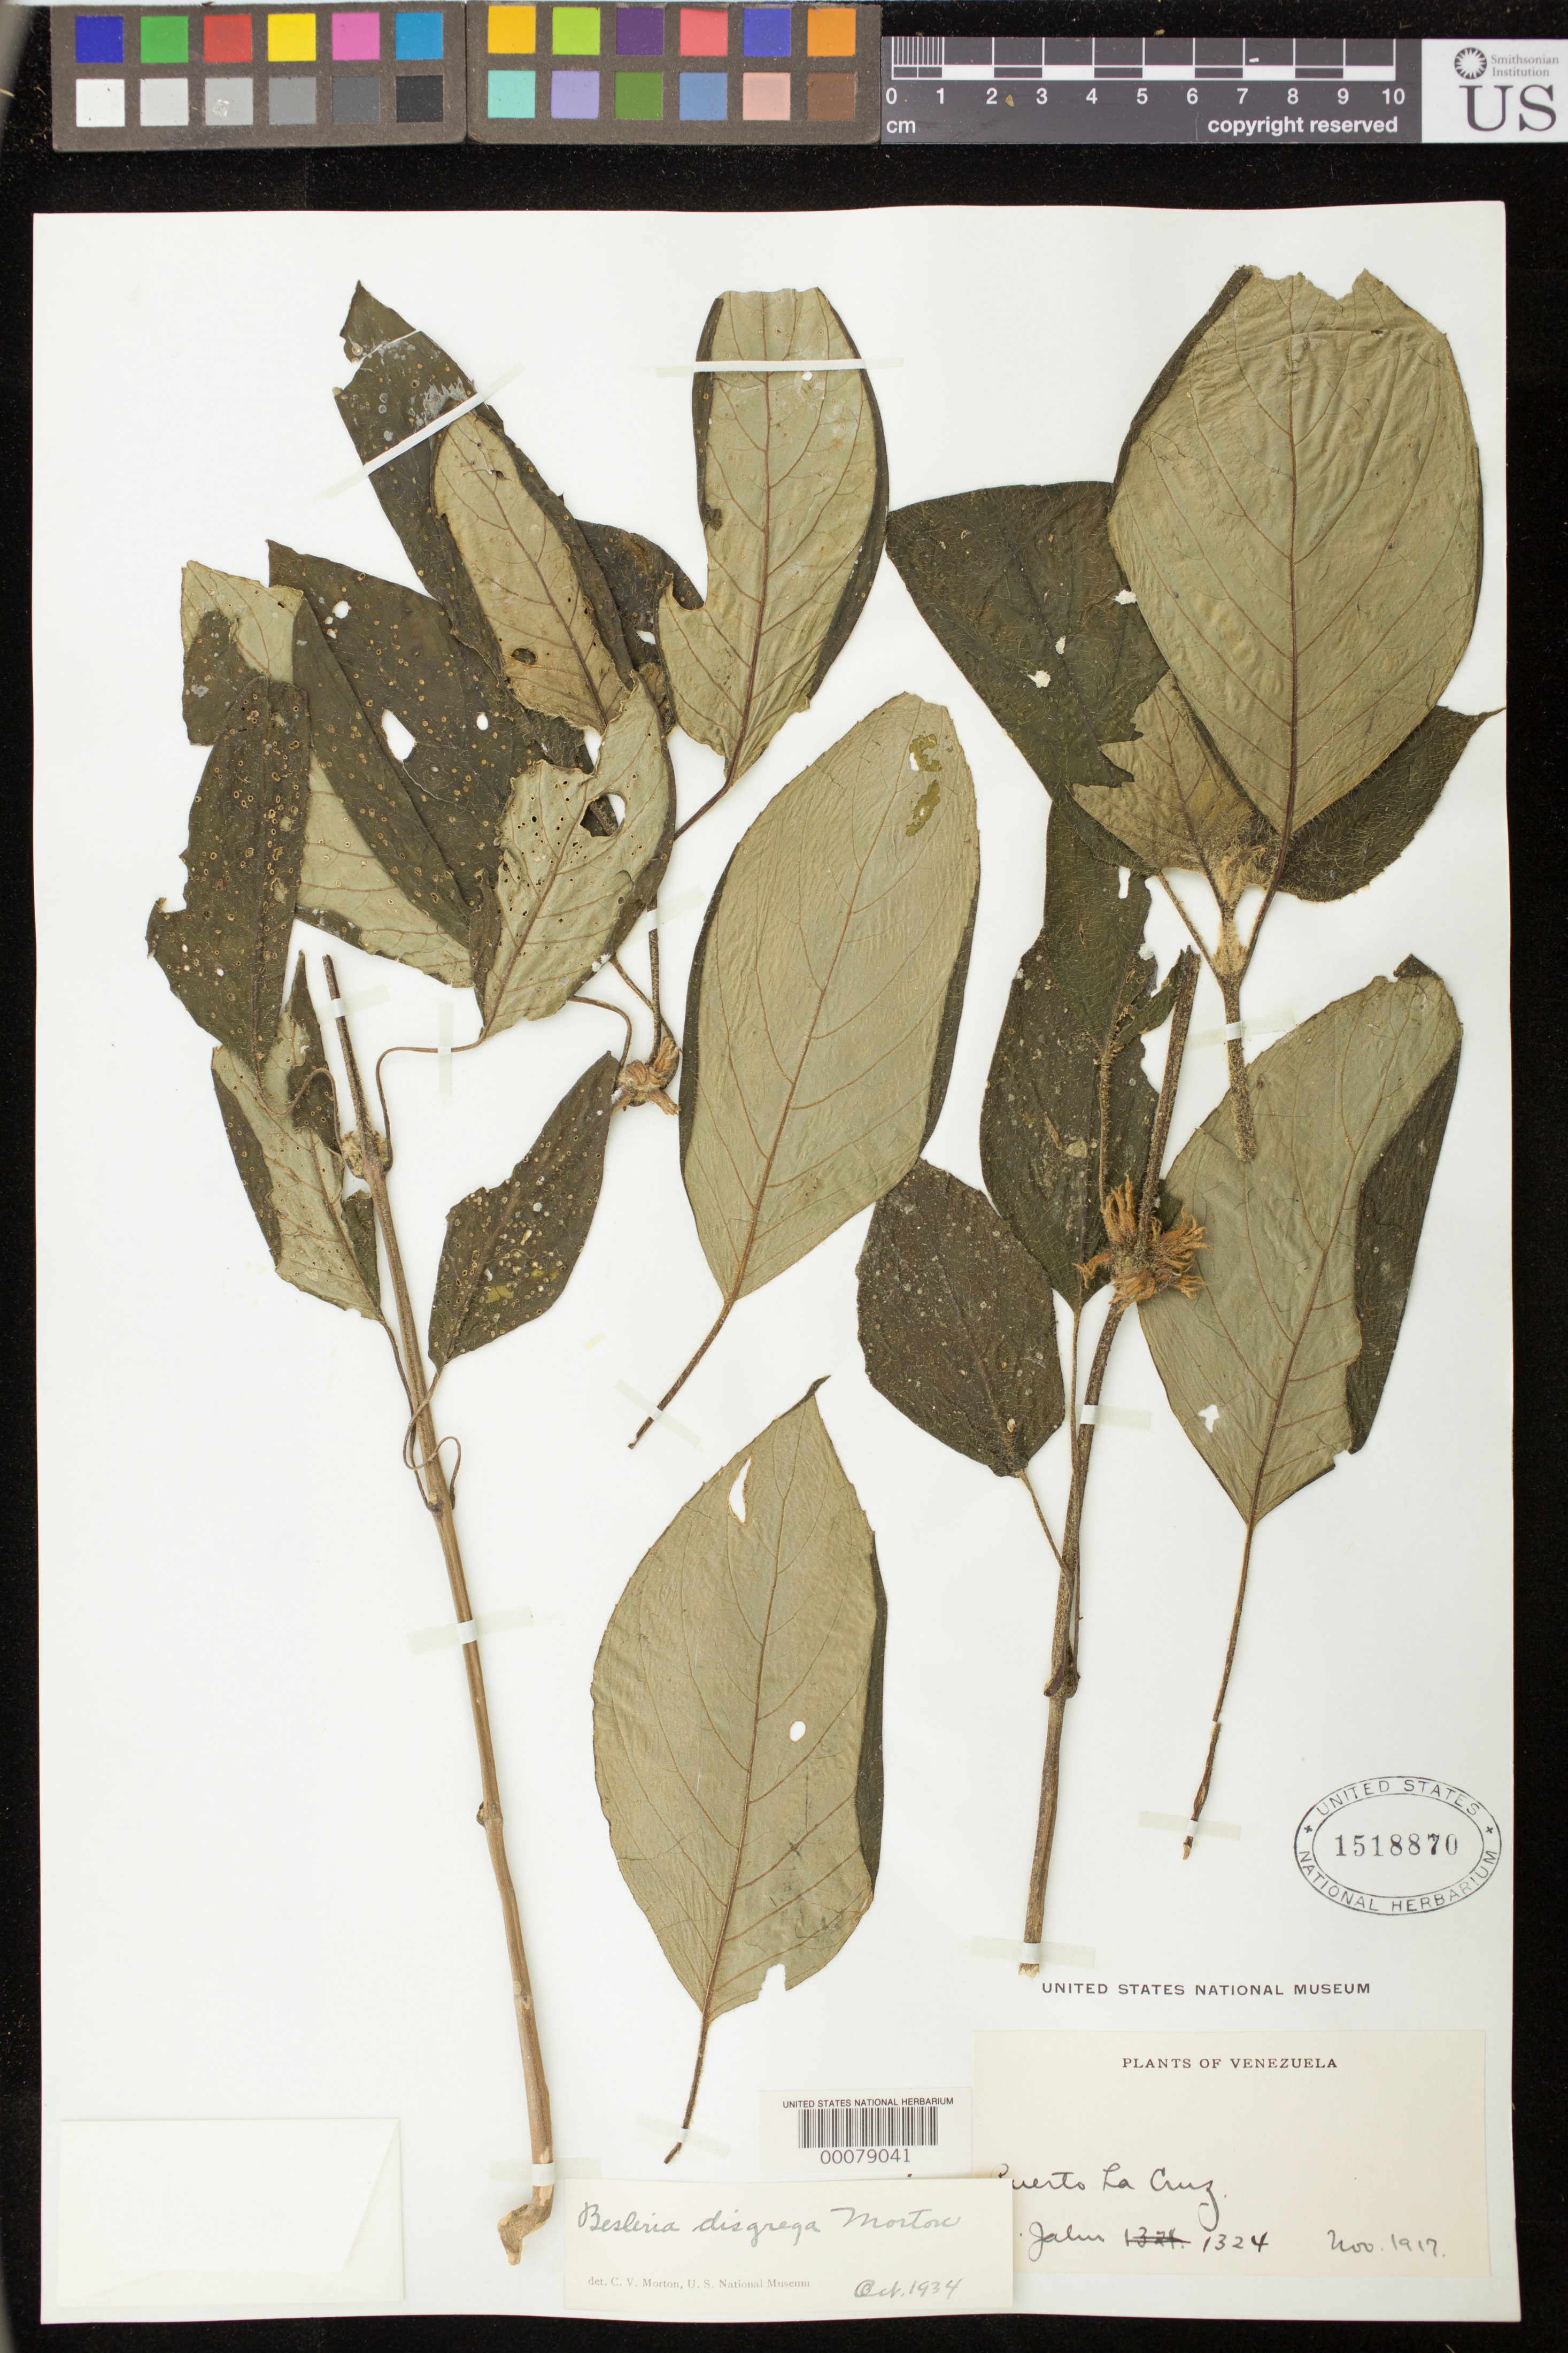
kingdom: Plantae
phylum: Tracheophyta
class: Magnoliopsida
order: Lamiales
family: Gesneriaceae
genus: Besleria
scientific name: Besleria disgrega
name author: C.V. Morton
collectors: A. Jahn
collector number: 1324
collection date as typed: Nov 1917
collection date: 1917-11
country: Venezuela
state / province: Anzoátegui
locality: Puerto La Cruz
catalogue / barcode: US 1518870